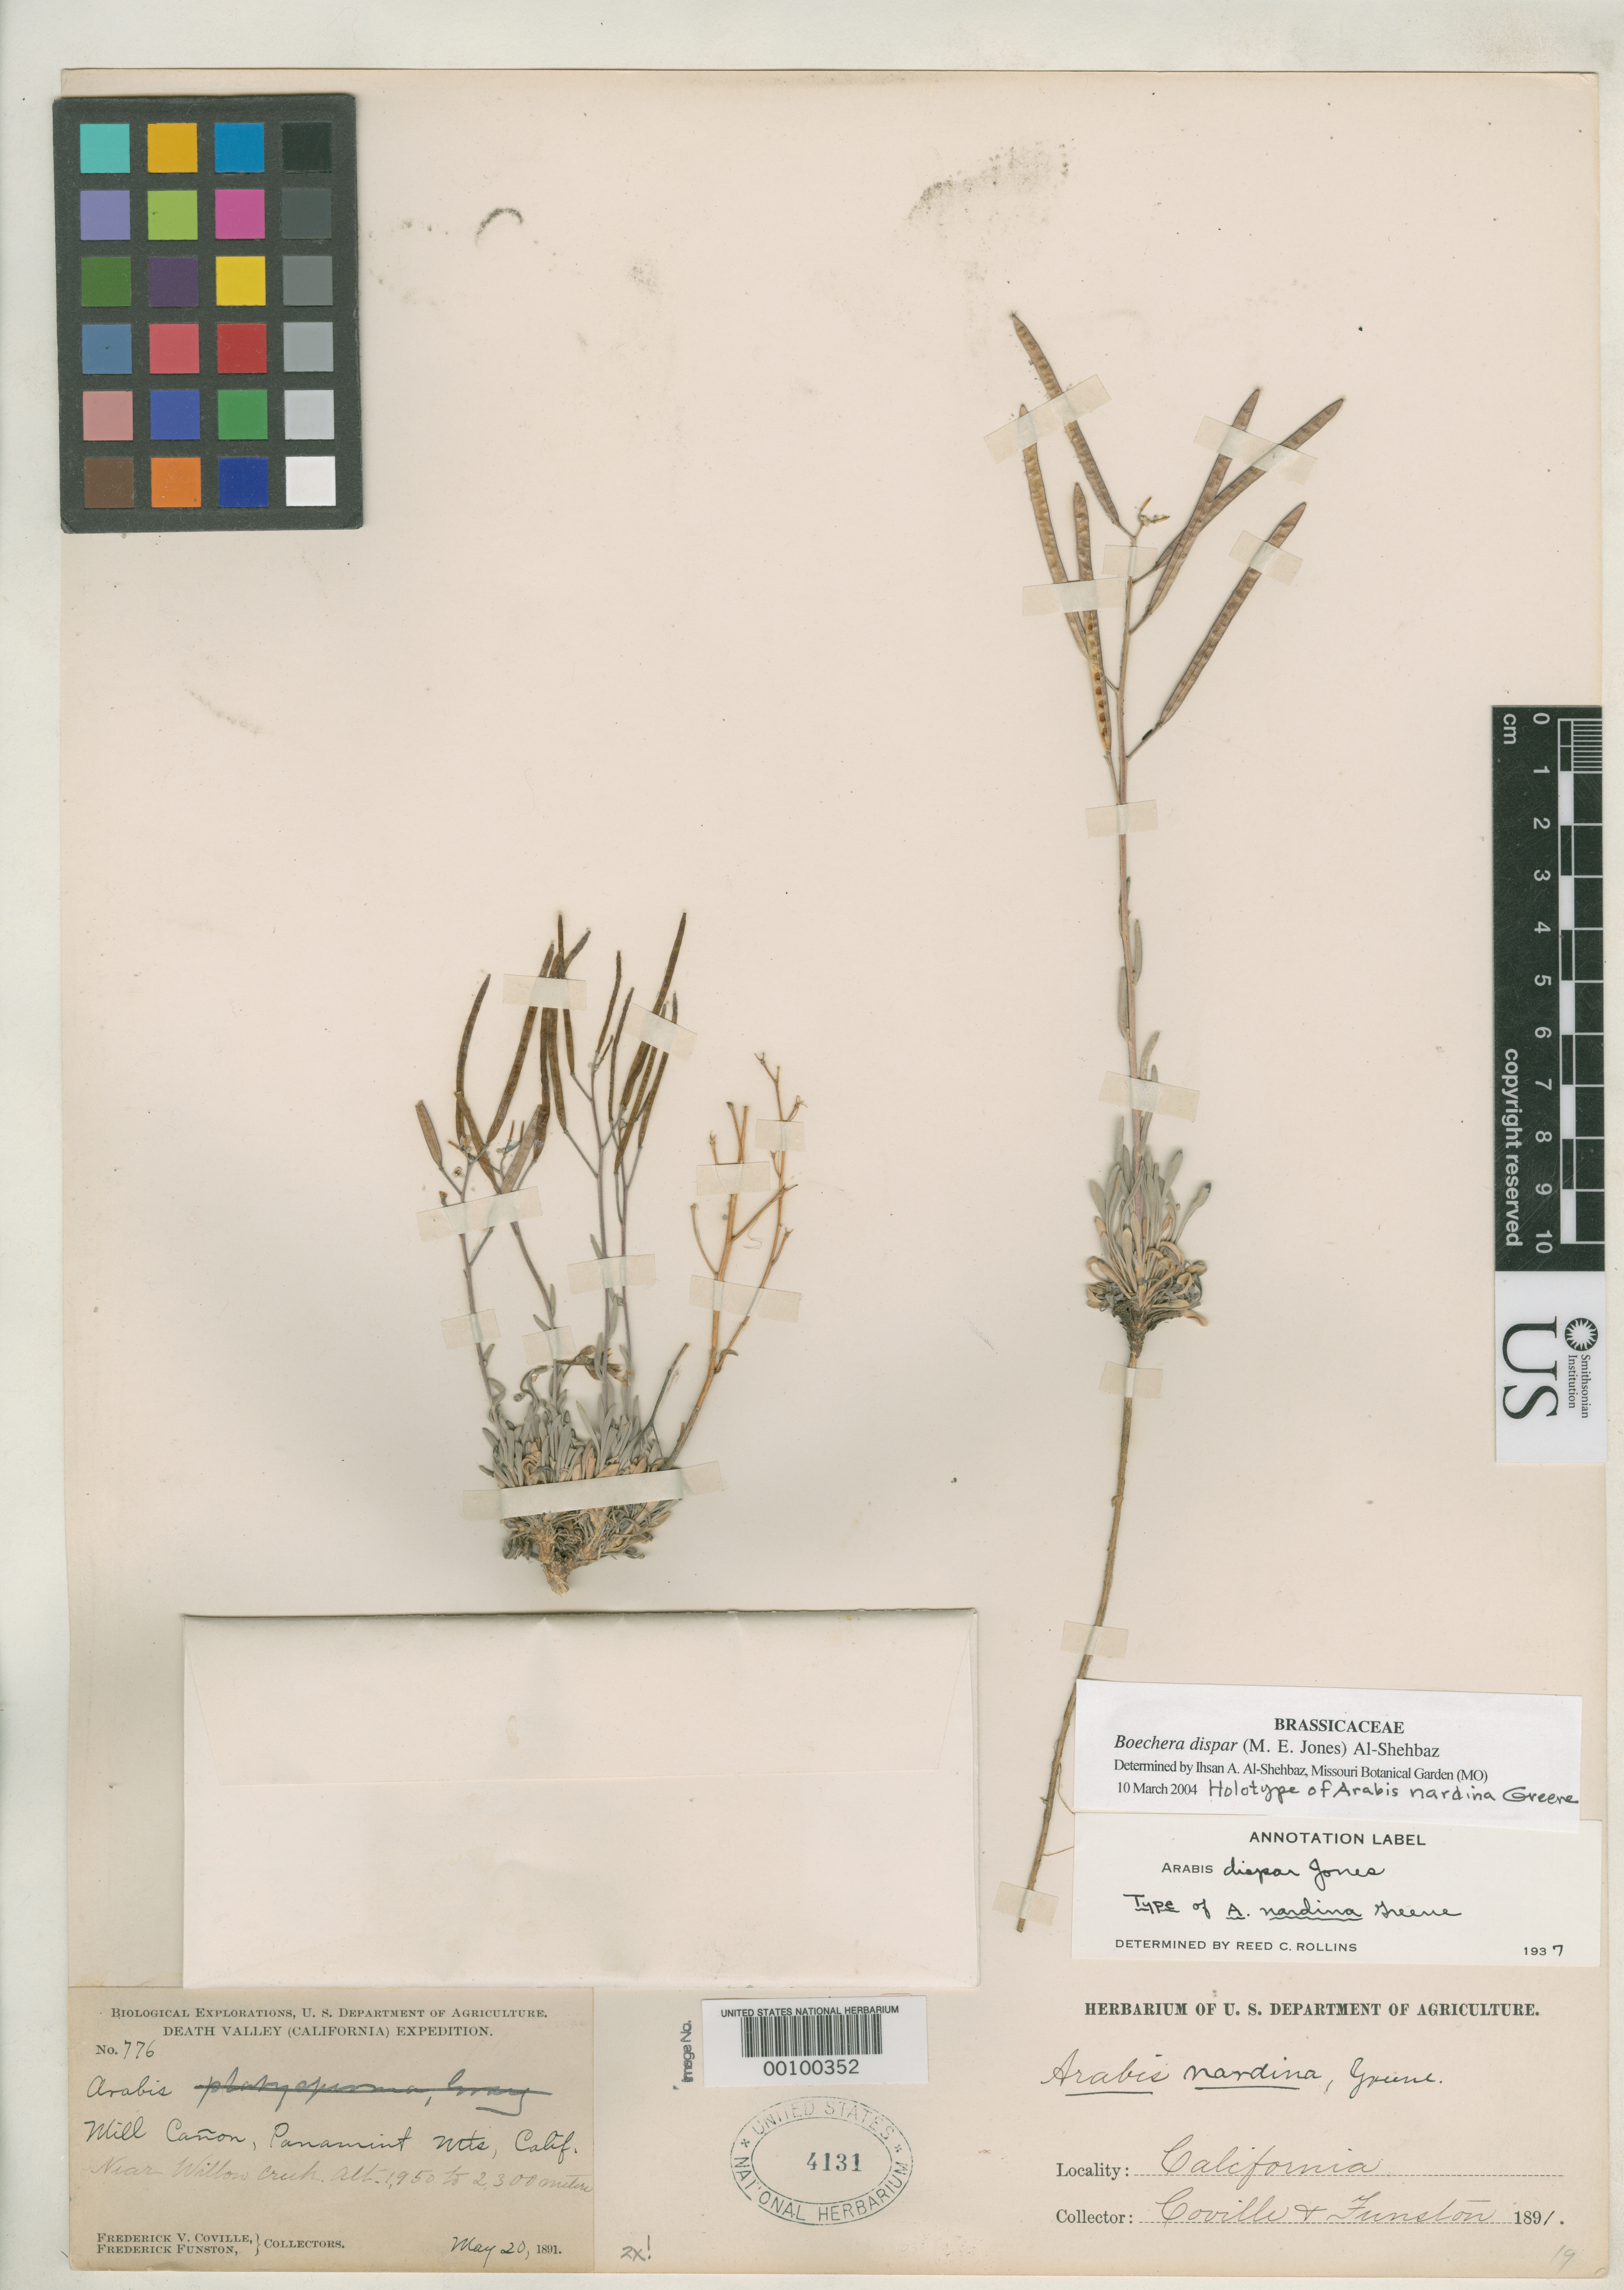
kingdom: Plantae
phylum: Tracheophyta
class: Magnoliopsida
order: Brassicales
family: Brassicaceae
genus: Arabis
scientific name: Arabis nardina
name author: Greene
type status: Holotype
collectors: F. V. Coville & F. Funston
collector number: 776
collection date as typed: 20 May 1891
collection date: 1891-05-20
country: United States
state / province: California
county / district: Inyo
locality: Panamint Mts., Mills Canyon, Willow Creek.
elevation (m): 1950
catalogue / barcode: US 4131